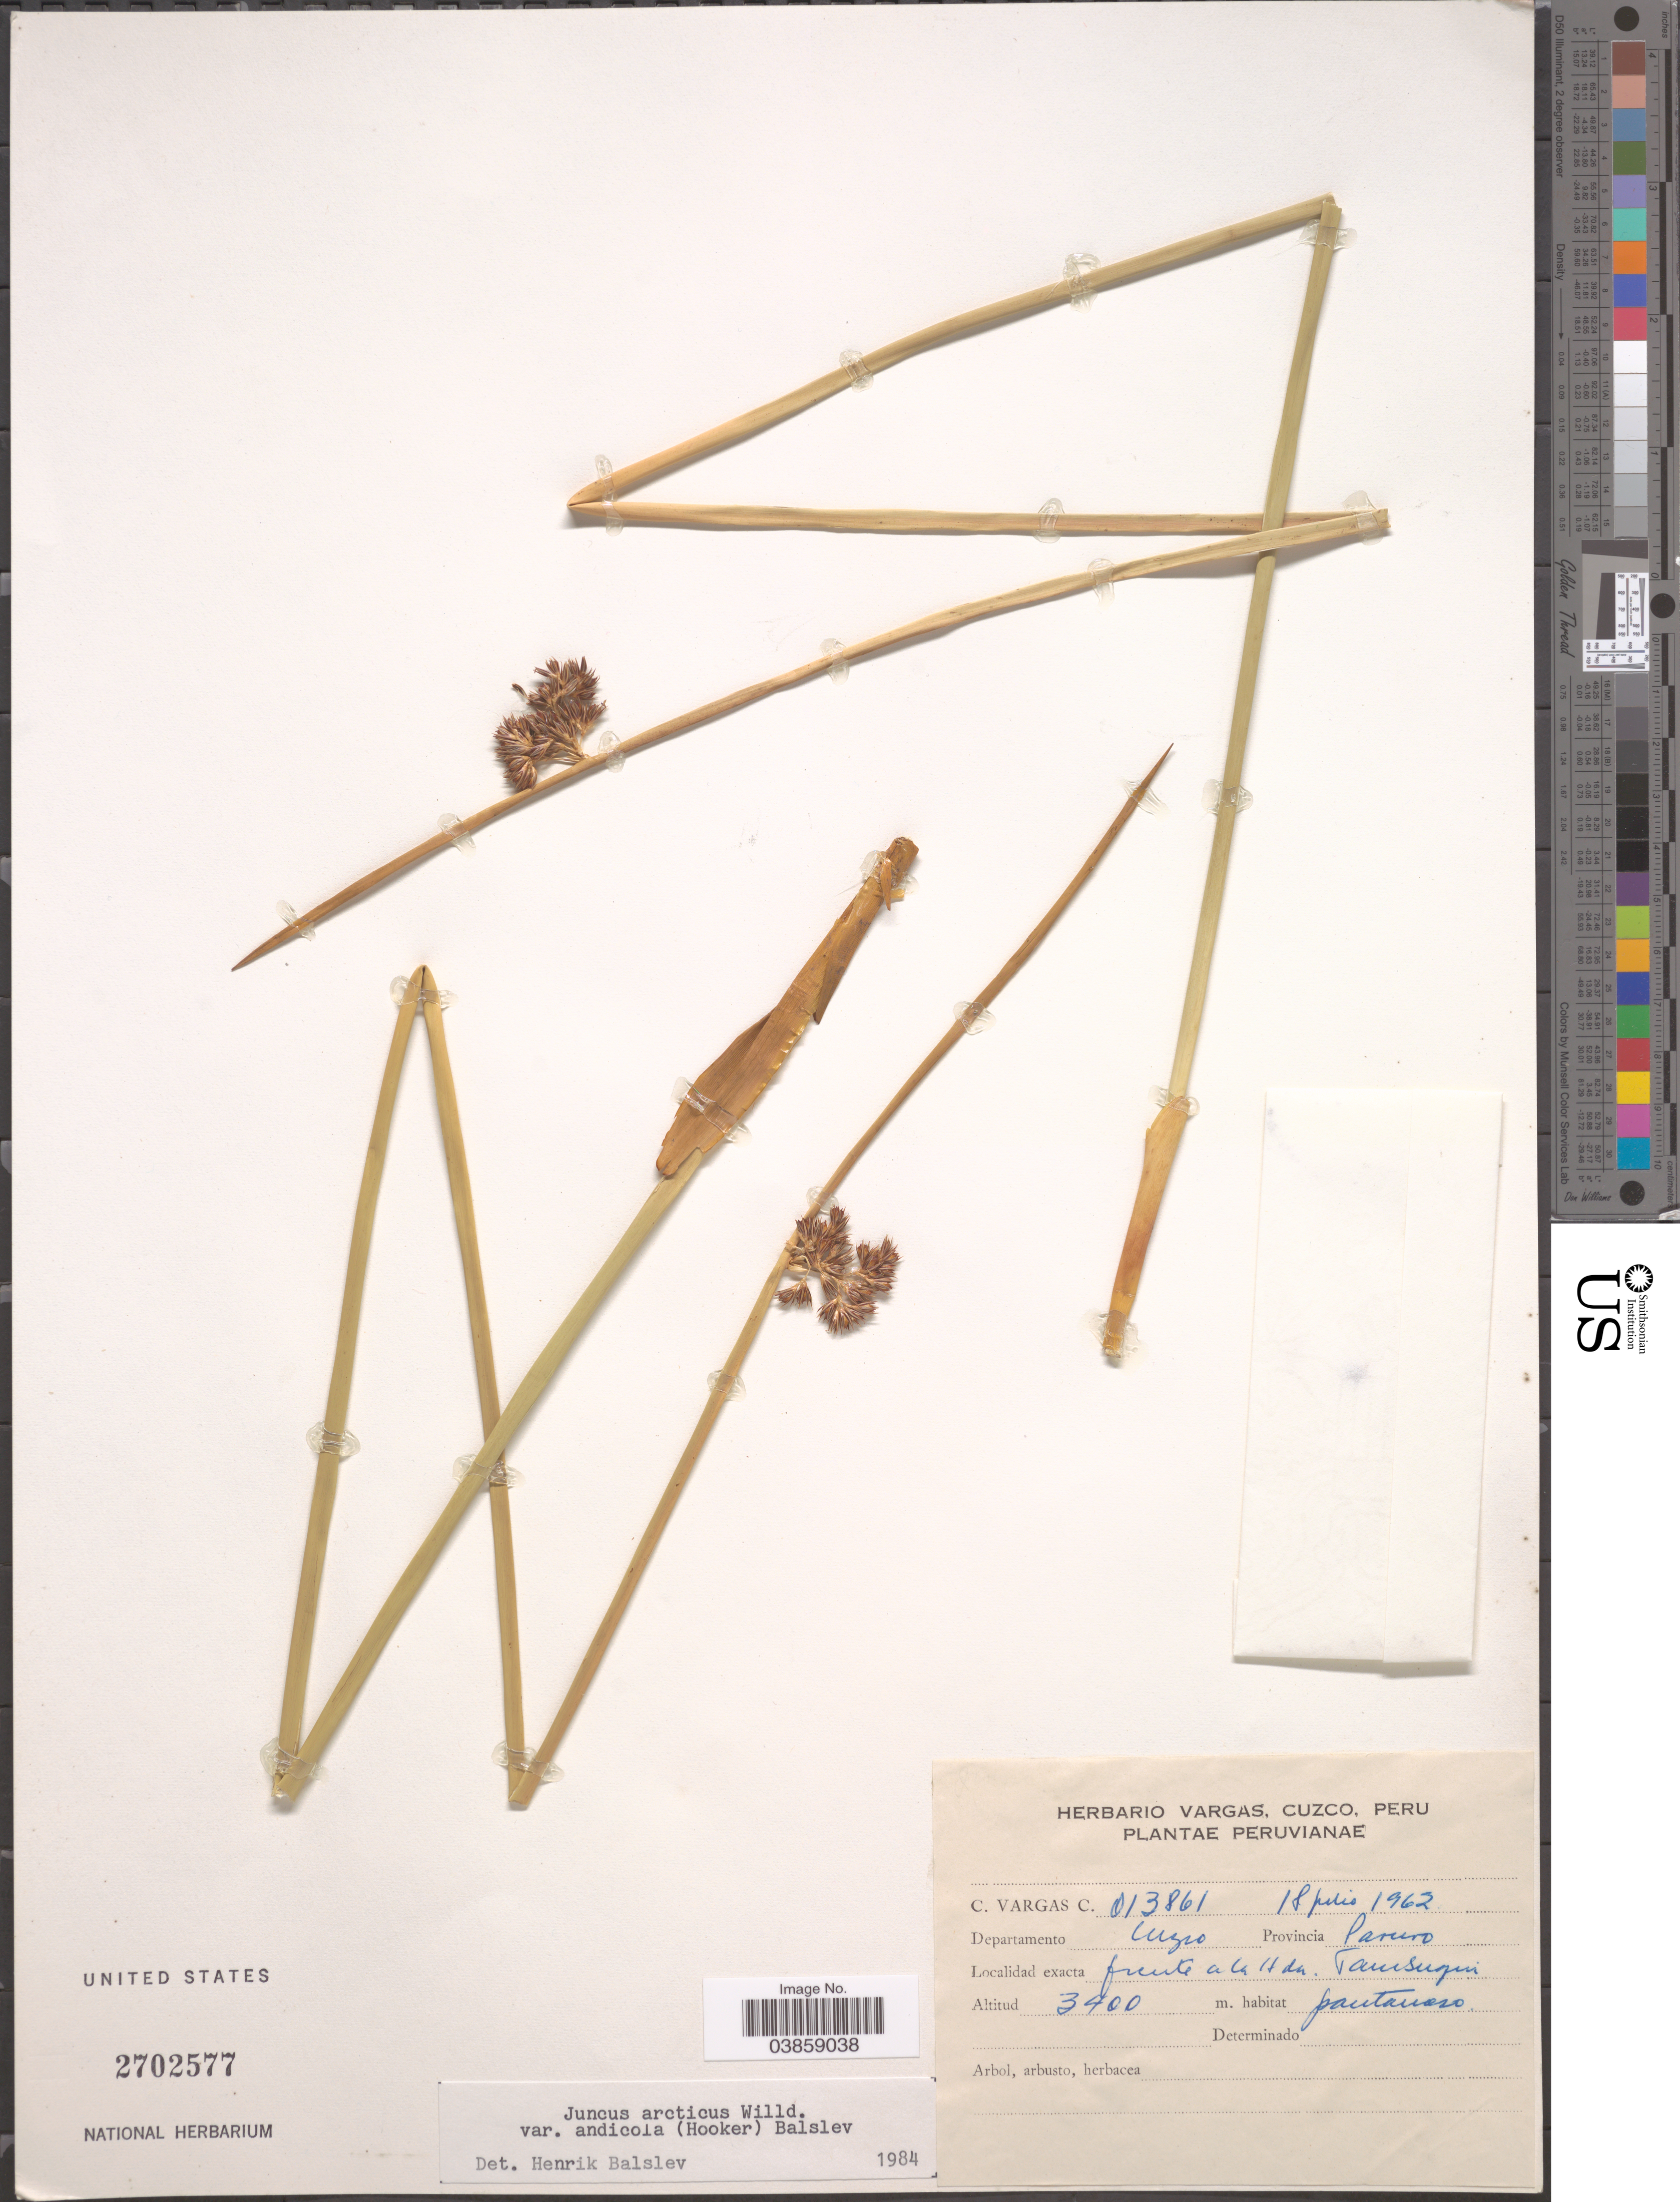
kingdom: Plantae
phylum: Tracheophyta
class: Liliopsida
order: Poales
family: Juncaceae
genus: Juncus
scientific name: Juncus arcticus var. andicola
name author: (Hook.) Balslev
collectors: C. Vargas Calderón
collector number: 013861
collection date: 1962-07-18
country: Peru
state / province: Cusco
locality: Departamento Cuzco. Provincia Paruro. Frente a la Hda. Tambuqui.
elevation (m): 3400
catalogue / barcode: US 2702577